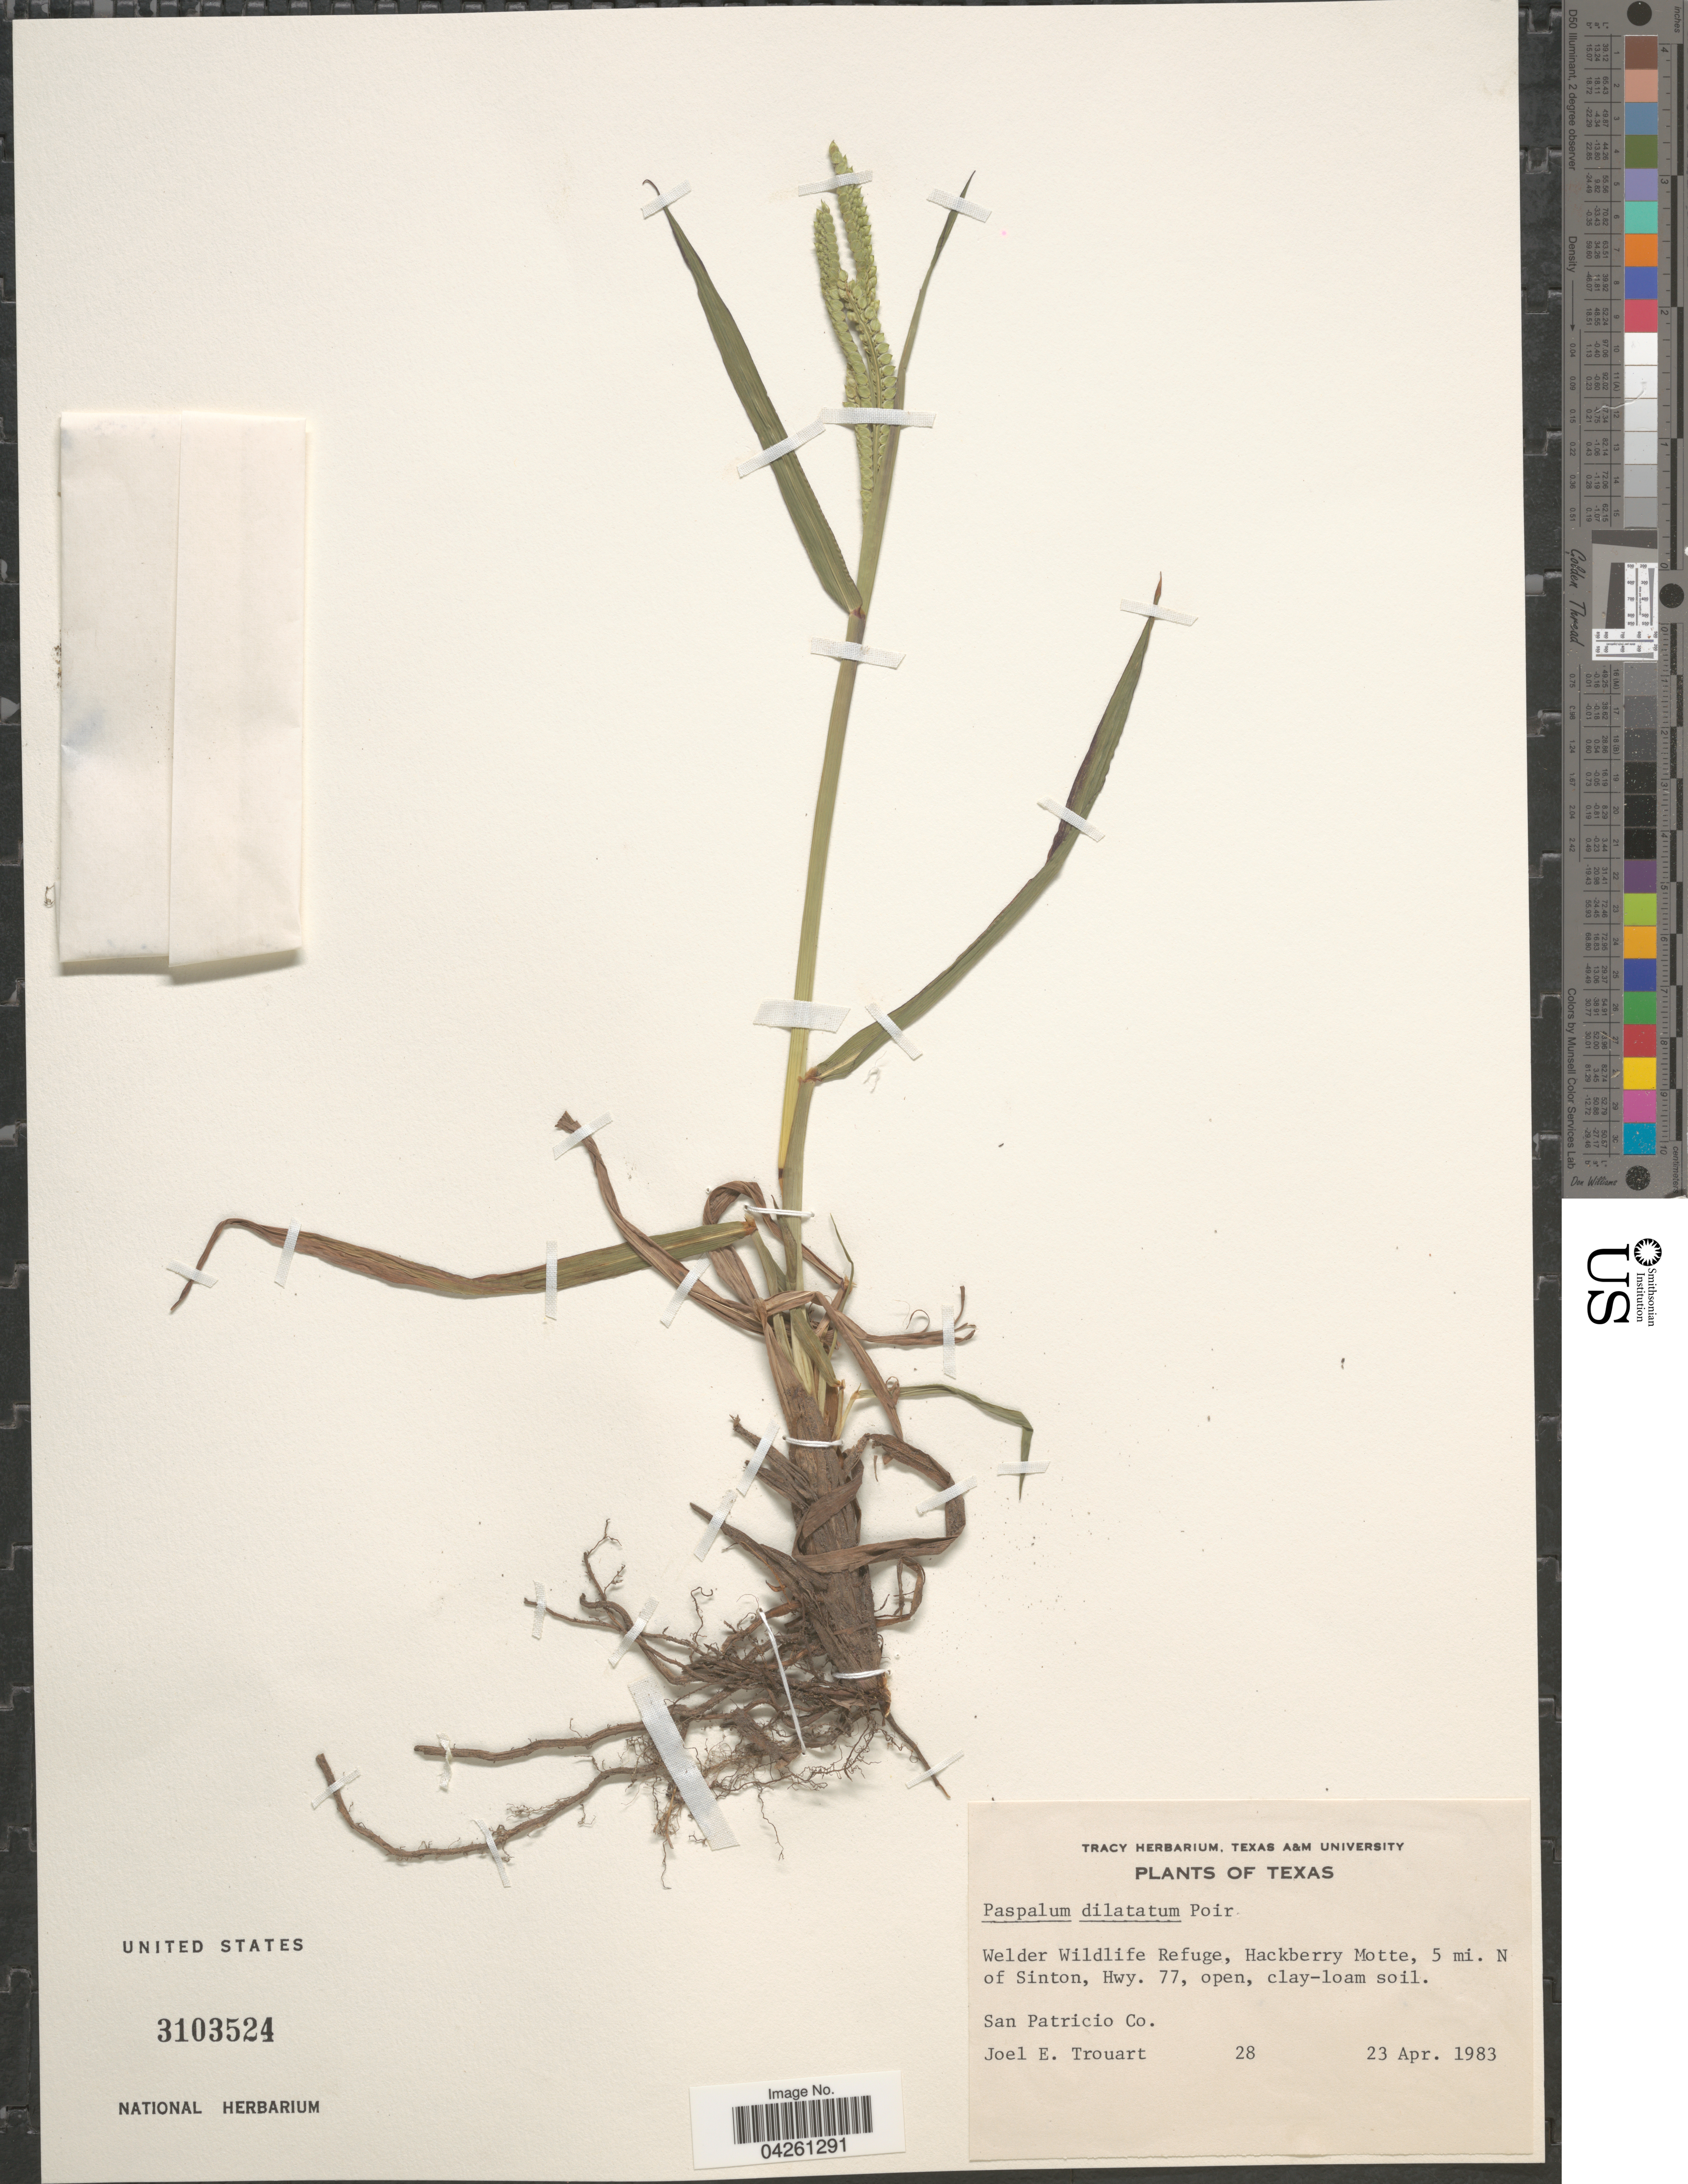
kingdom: Plantae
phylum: Tracheophyta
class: Liliopsida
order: Poales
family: Poaceae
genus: Paspalum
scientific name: Paspalum dilatatum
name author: Poir.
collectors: J. Trouart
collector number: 28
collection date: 1983-04-23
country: United States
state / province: Texas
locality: Welder Wildlife Refuge, Hackberry Motte, 5 mi. N of Sinton, Hwy. 77, open, clay-loam soil. San Patricio Co.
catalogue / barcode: US 3103524